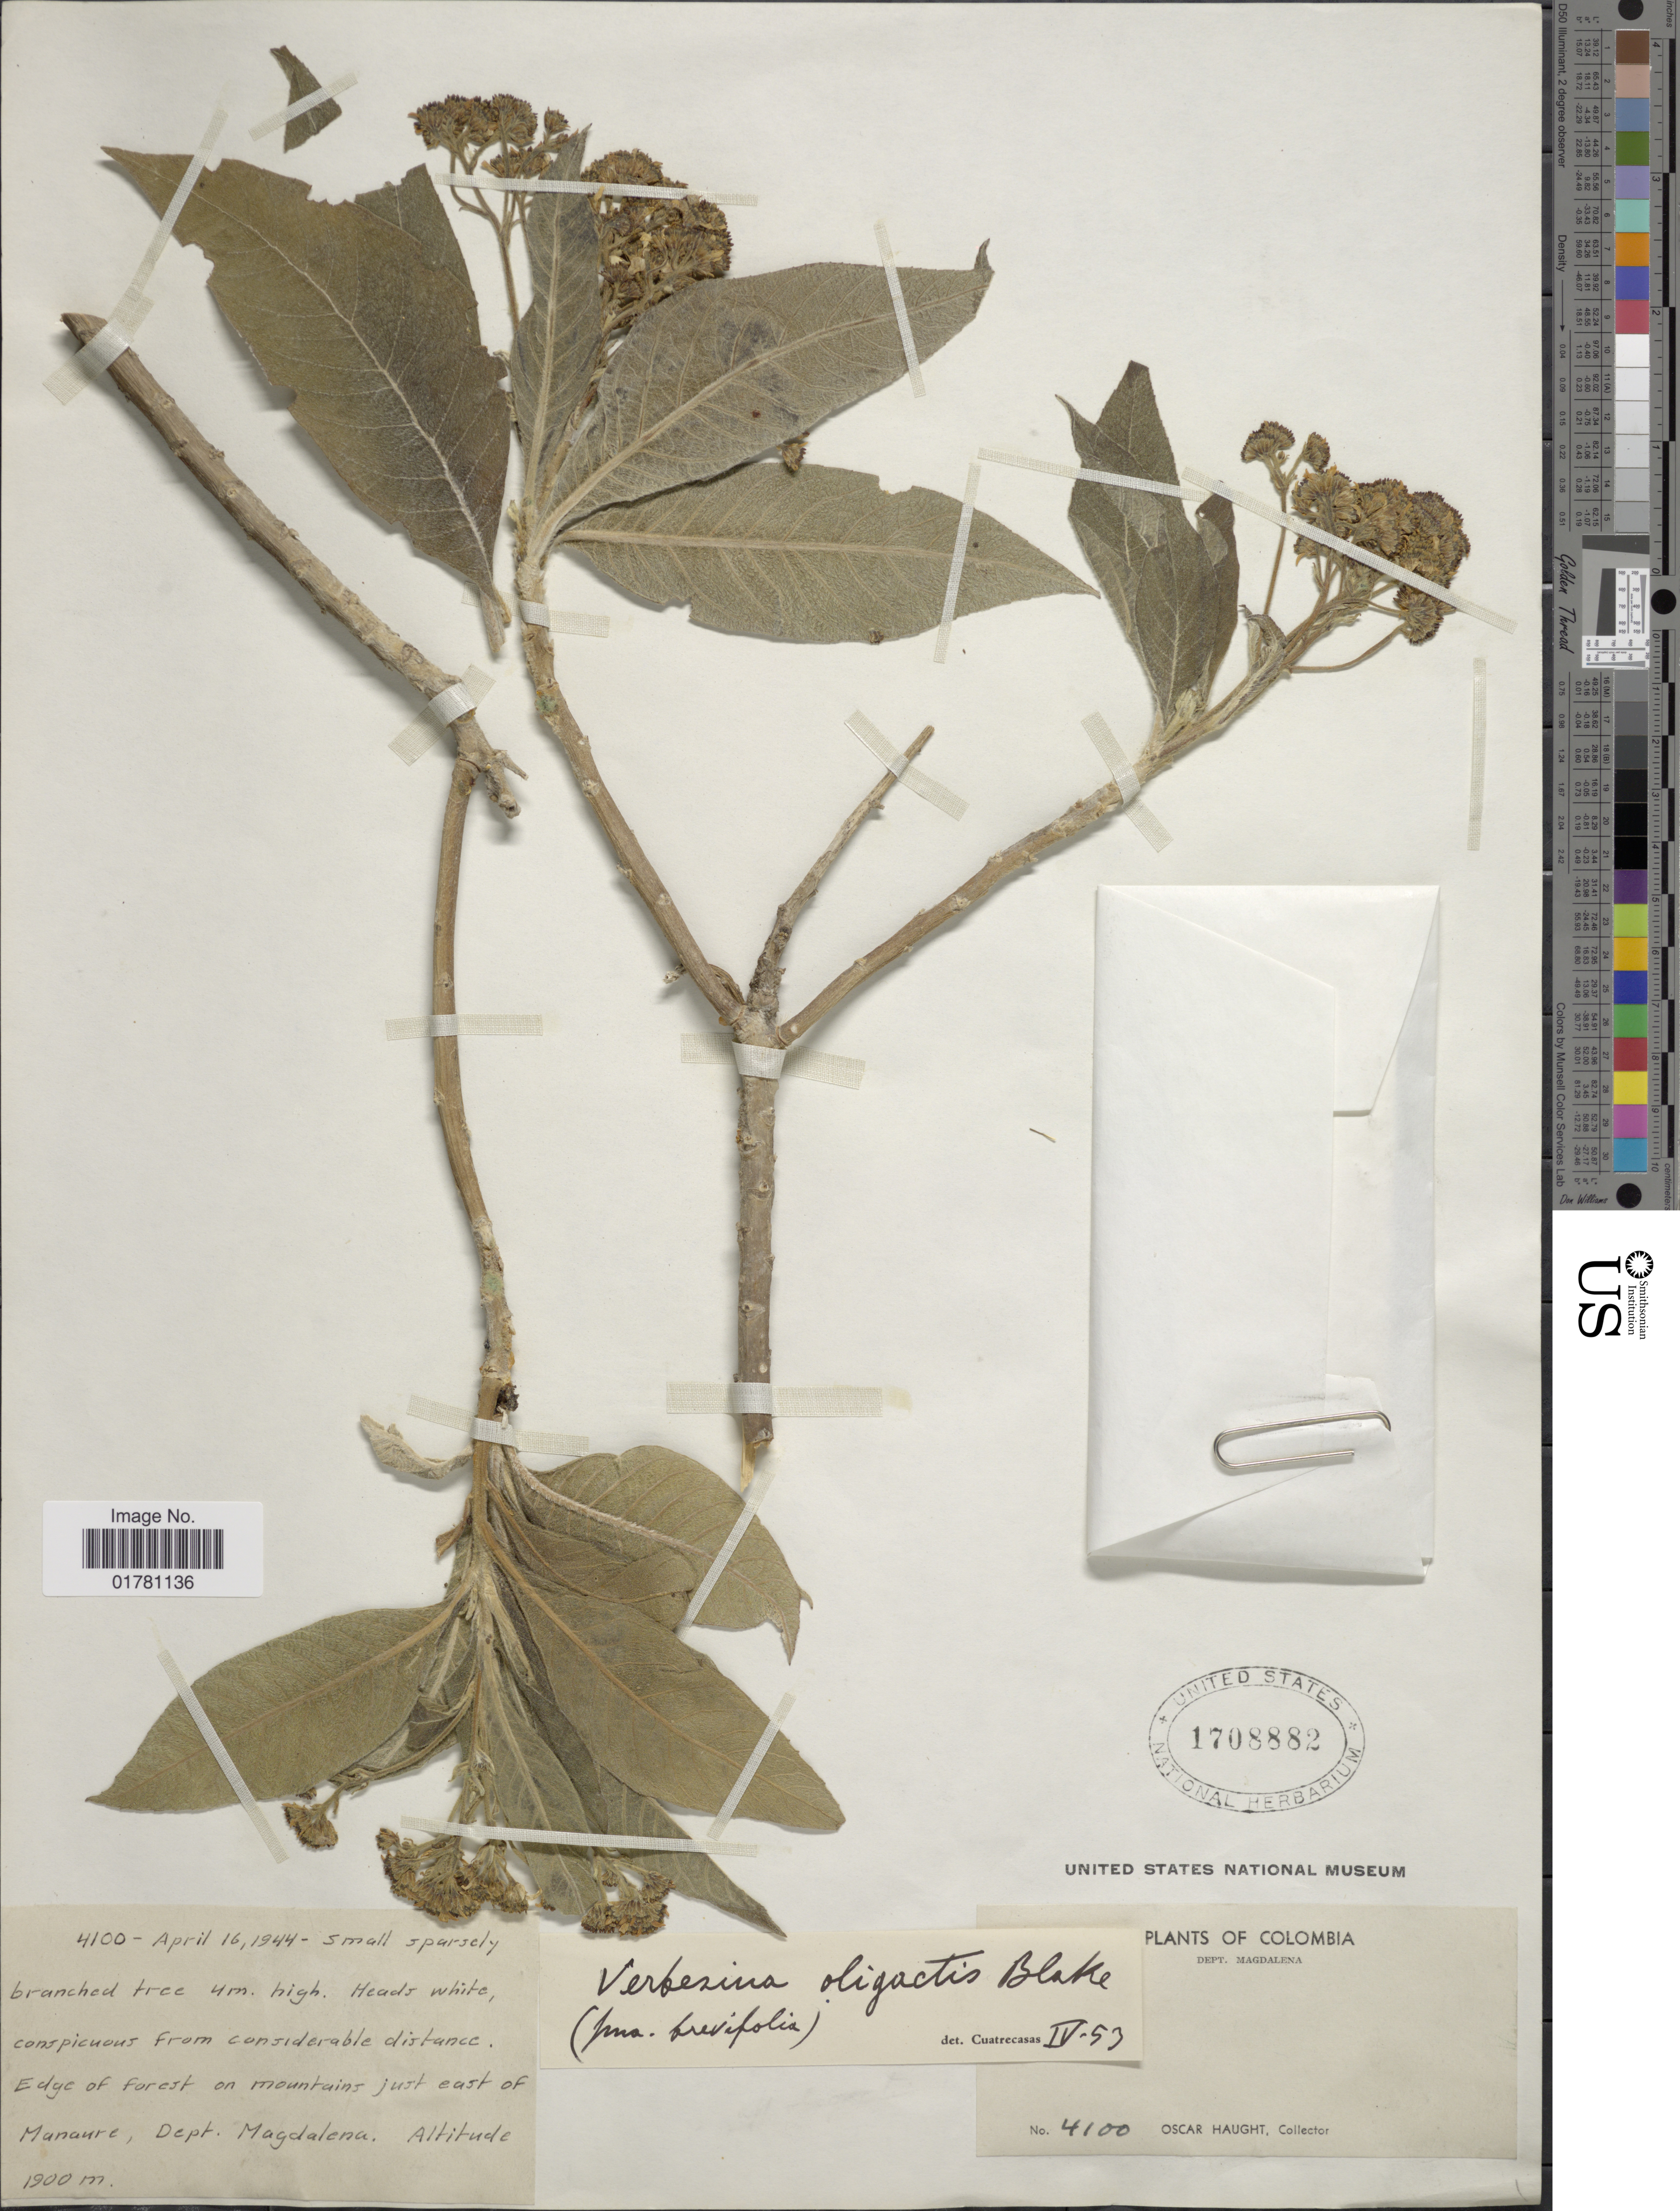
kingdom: Plantae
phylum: Tracheophyta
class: Magnoliopsida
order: Asterales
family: Asteraceae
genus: Verbesina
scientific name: Verbesina oligactis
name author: S.F. Blake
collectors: O. L. Haught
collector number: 4100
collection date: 1944-04-16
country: Colombia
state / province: Magdalena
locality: Edge of forest on moountains just east of Manauare, Dept Magdalena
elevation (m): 1900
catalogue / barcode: US 1708882